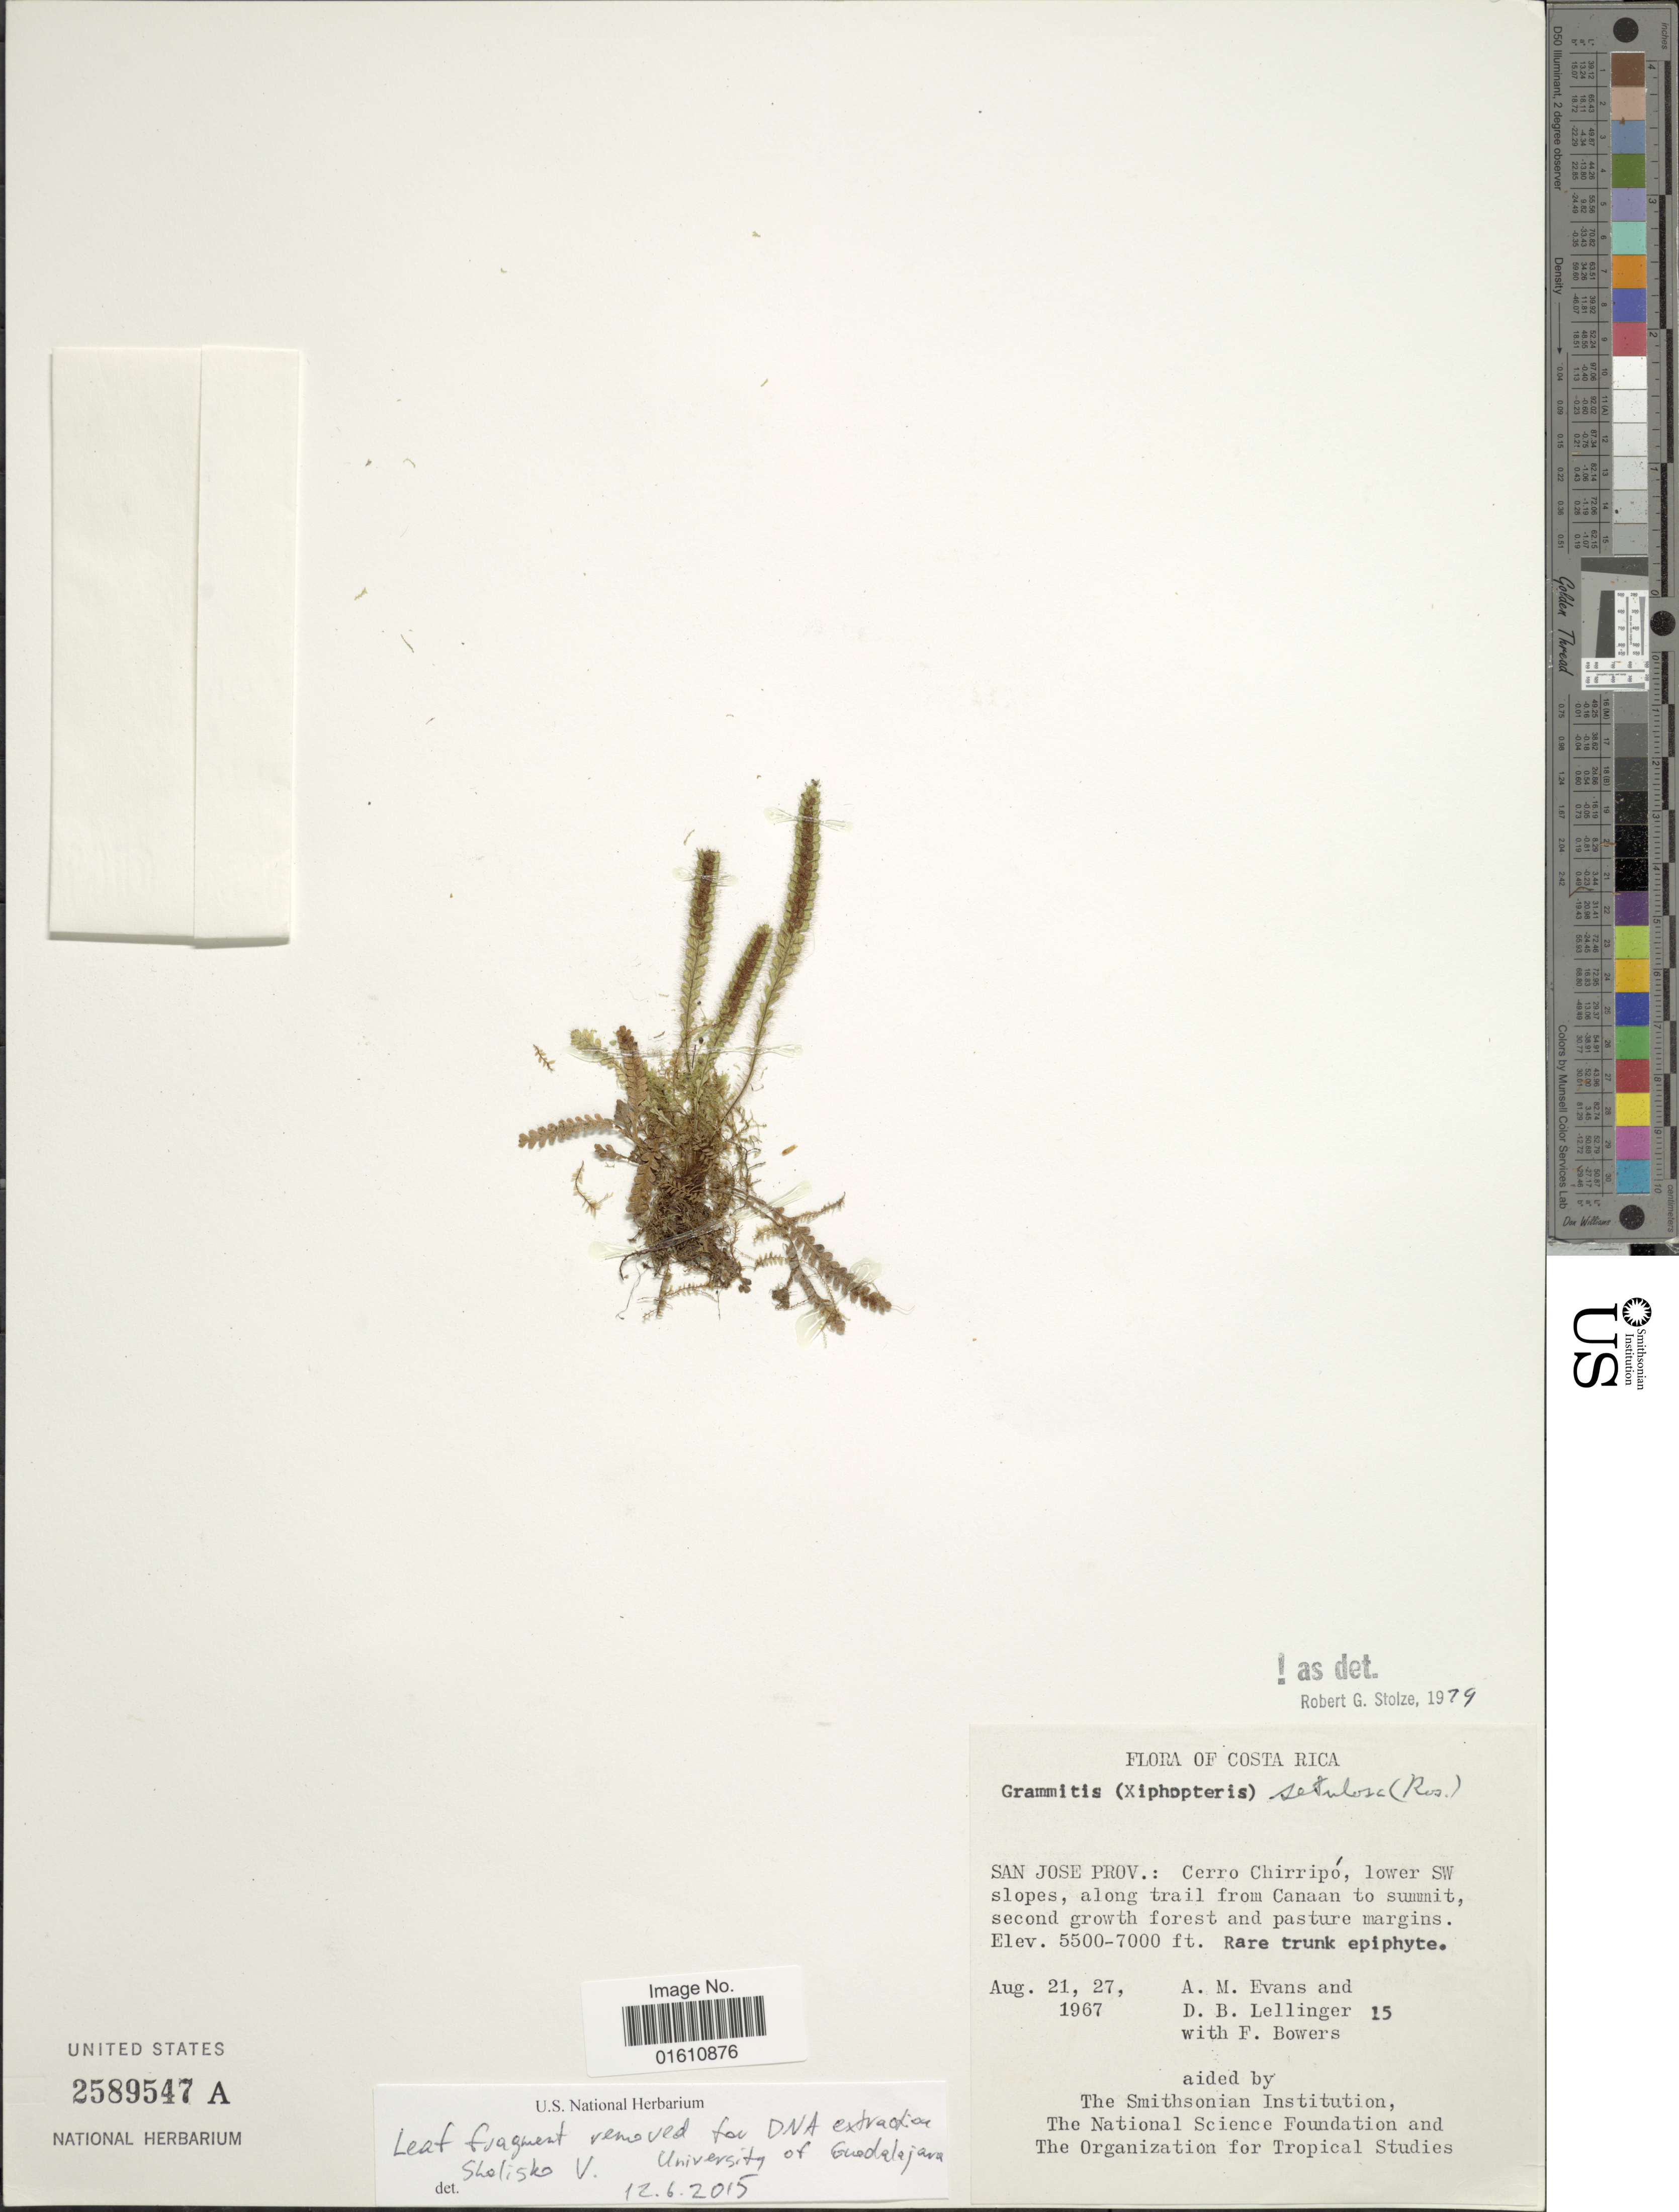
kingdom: Plantae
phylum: Tracheophyta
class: Polypodiopsida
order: Polypodiales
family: Polypodiaceae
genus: Moranopteris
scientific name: Moranopteris setulosa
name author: (Rosenst.)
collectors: A. M. Evans, D. B. Lellinger & F. Bowers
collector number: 15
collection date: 1967-08-21/1967-08-27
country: Costa Rica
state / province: San José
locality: San Jose Prov.: Cerro Chirripo, lower SW slopes, along trail from Canaan to summit, second growth forest and pasture margins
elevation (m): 1676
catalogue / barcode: US 2589547A